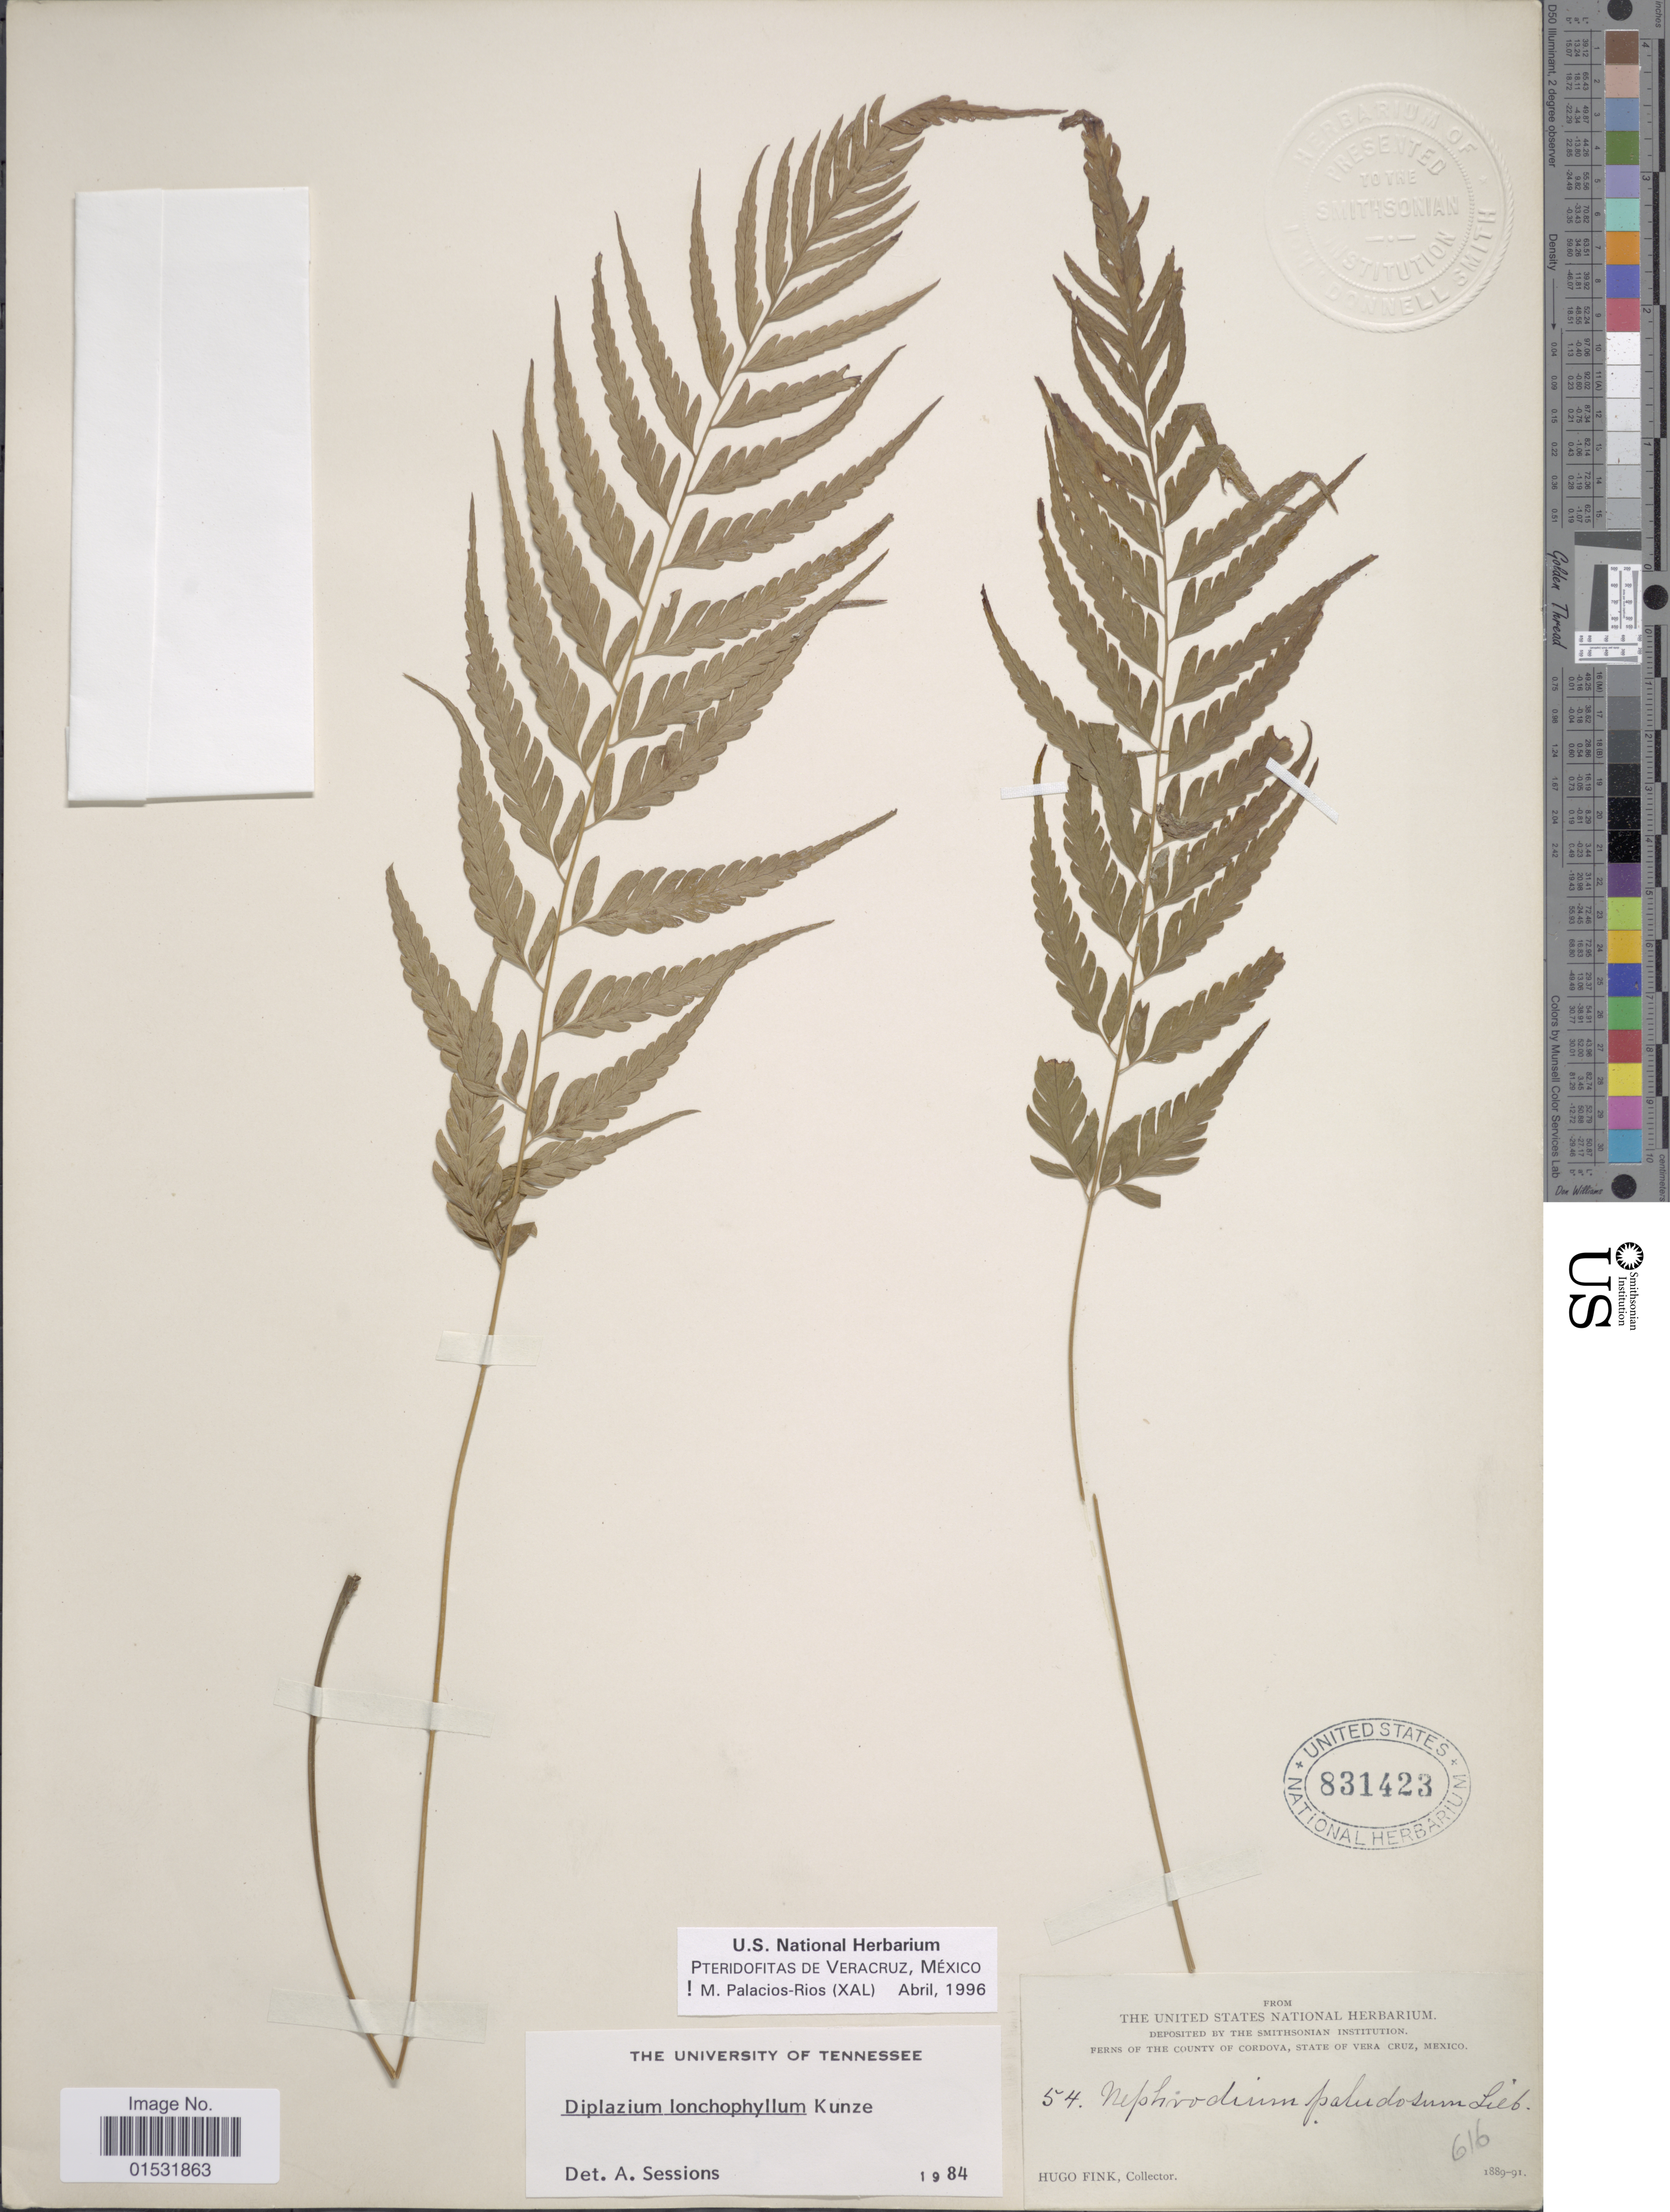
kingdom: Plantae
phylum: Tracheophyta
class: Polypodiopsida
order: Polypodiales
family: Athyriaceae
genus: Diplazium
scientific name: Diplazium lonchophyllum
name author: Kunze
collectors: H. Fink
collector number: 54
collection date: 1889/1891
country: Mexico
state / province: Veracruz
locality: County of Cordova, State of Vera Cruz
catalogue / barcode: US 831423